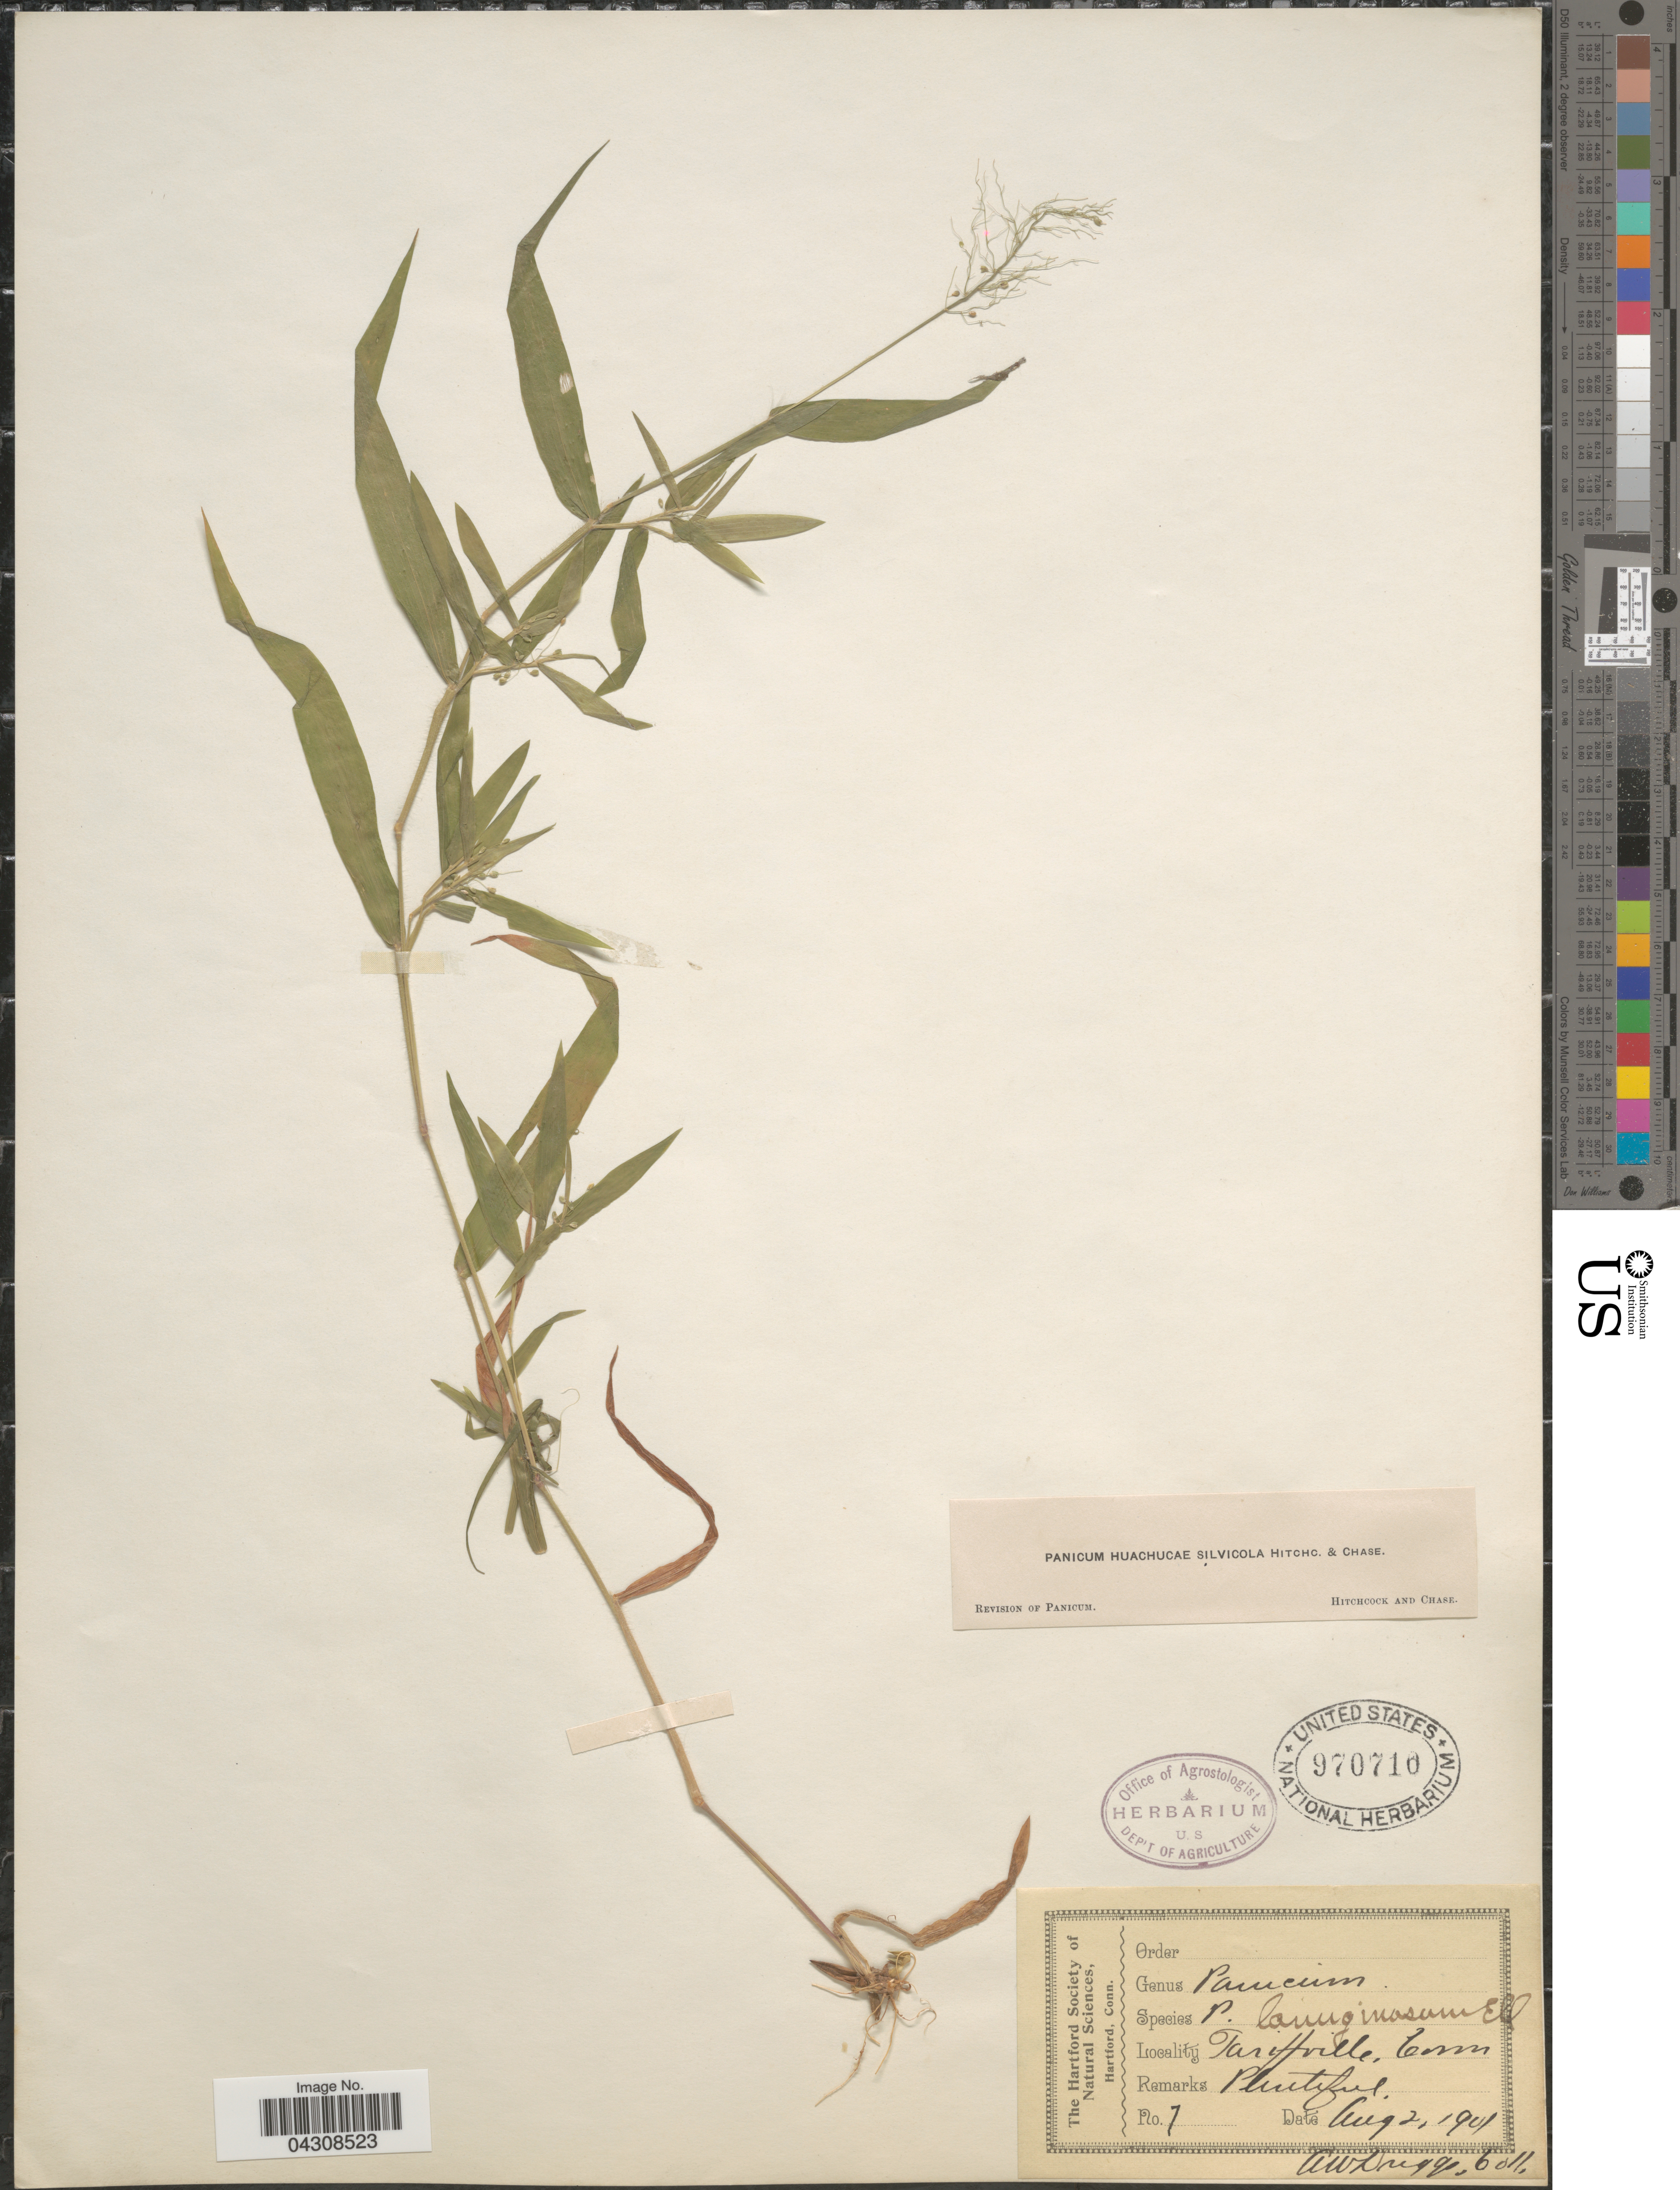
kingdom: Plantae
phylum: Tracheophyta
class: Liliopsida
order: Poales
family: Poaceae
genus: Dichanthelium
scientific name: Dichanthelium acuminatum var. acuminatum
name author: (Sw.) Gould & C.A. Clark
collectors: A. Briggs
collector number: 7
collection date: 1901-08-02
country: United States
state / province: Connecticut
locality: Tariffville.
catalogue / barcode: US 970710